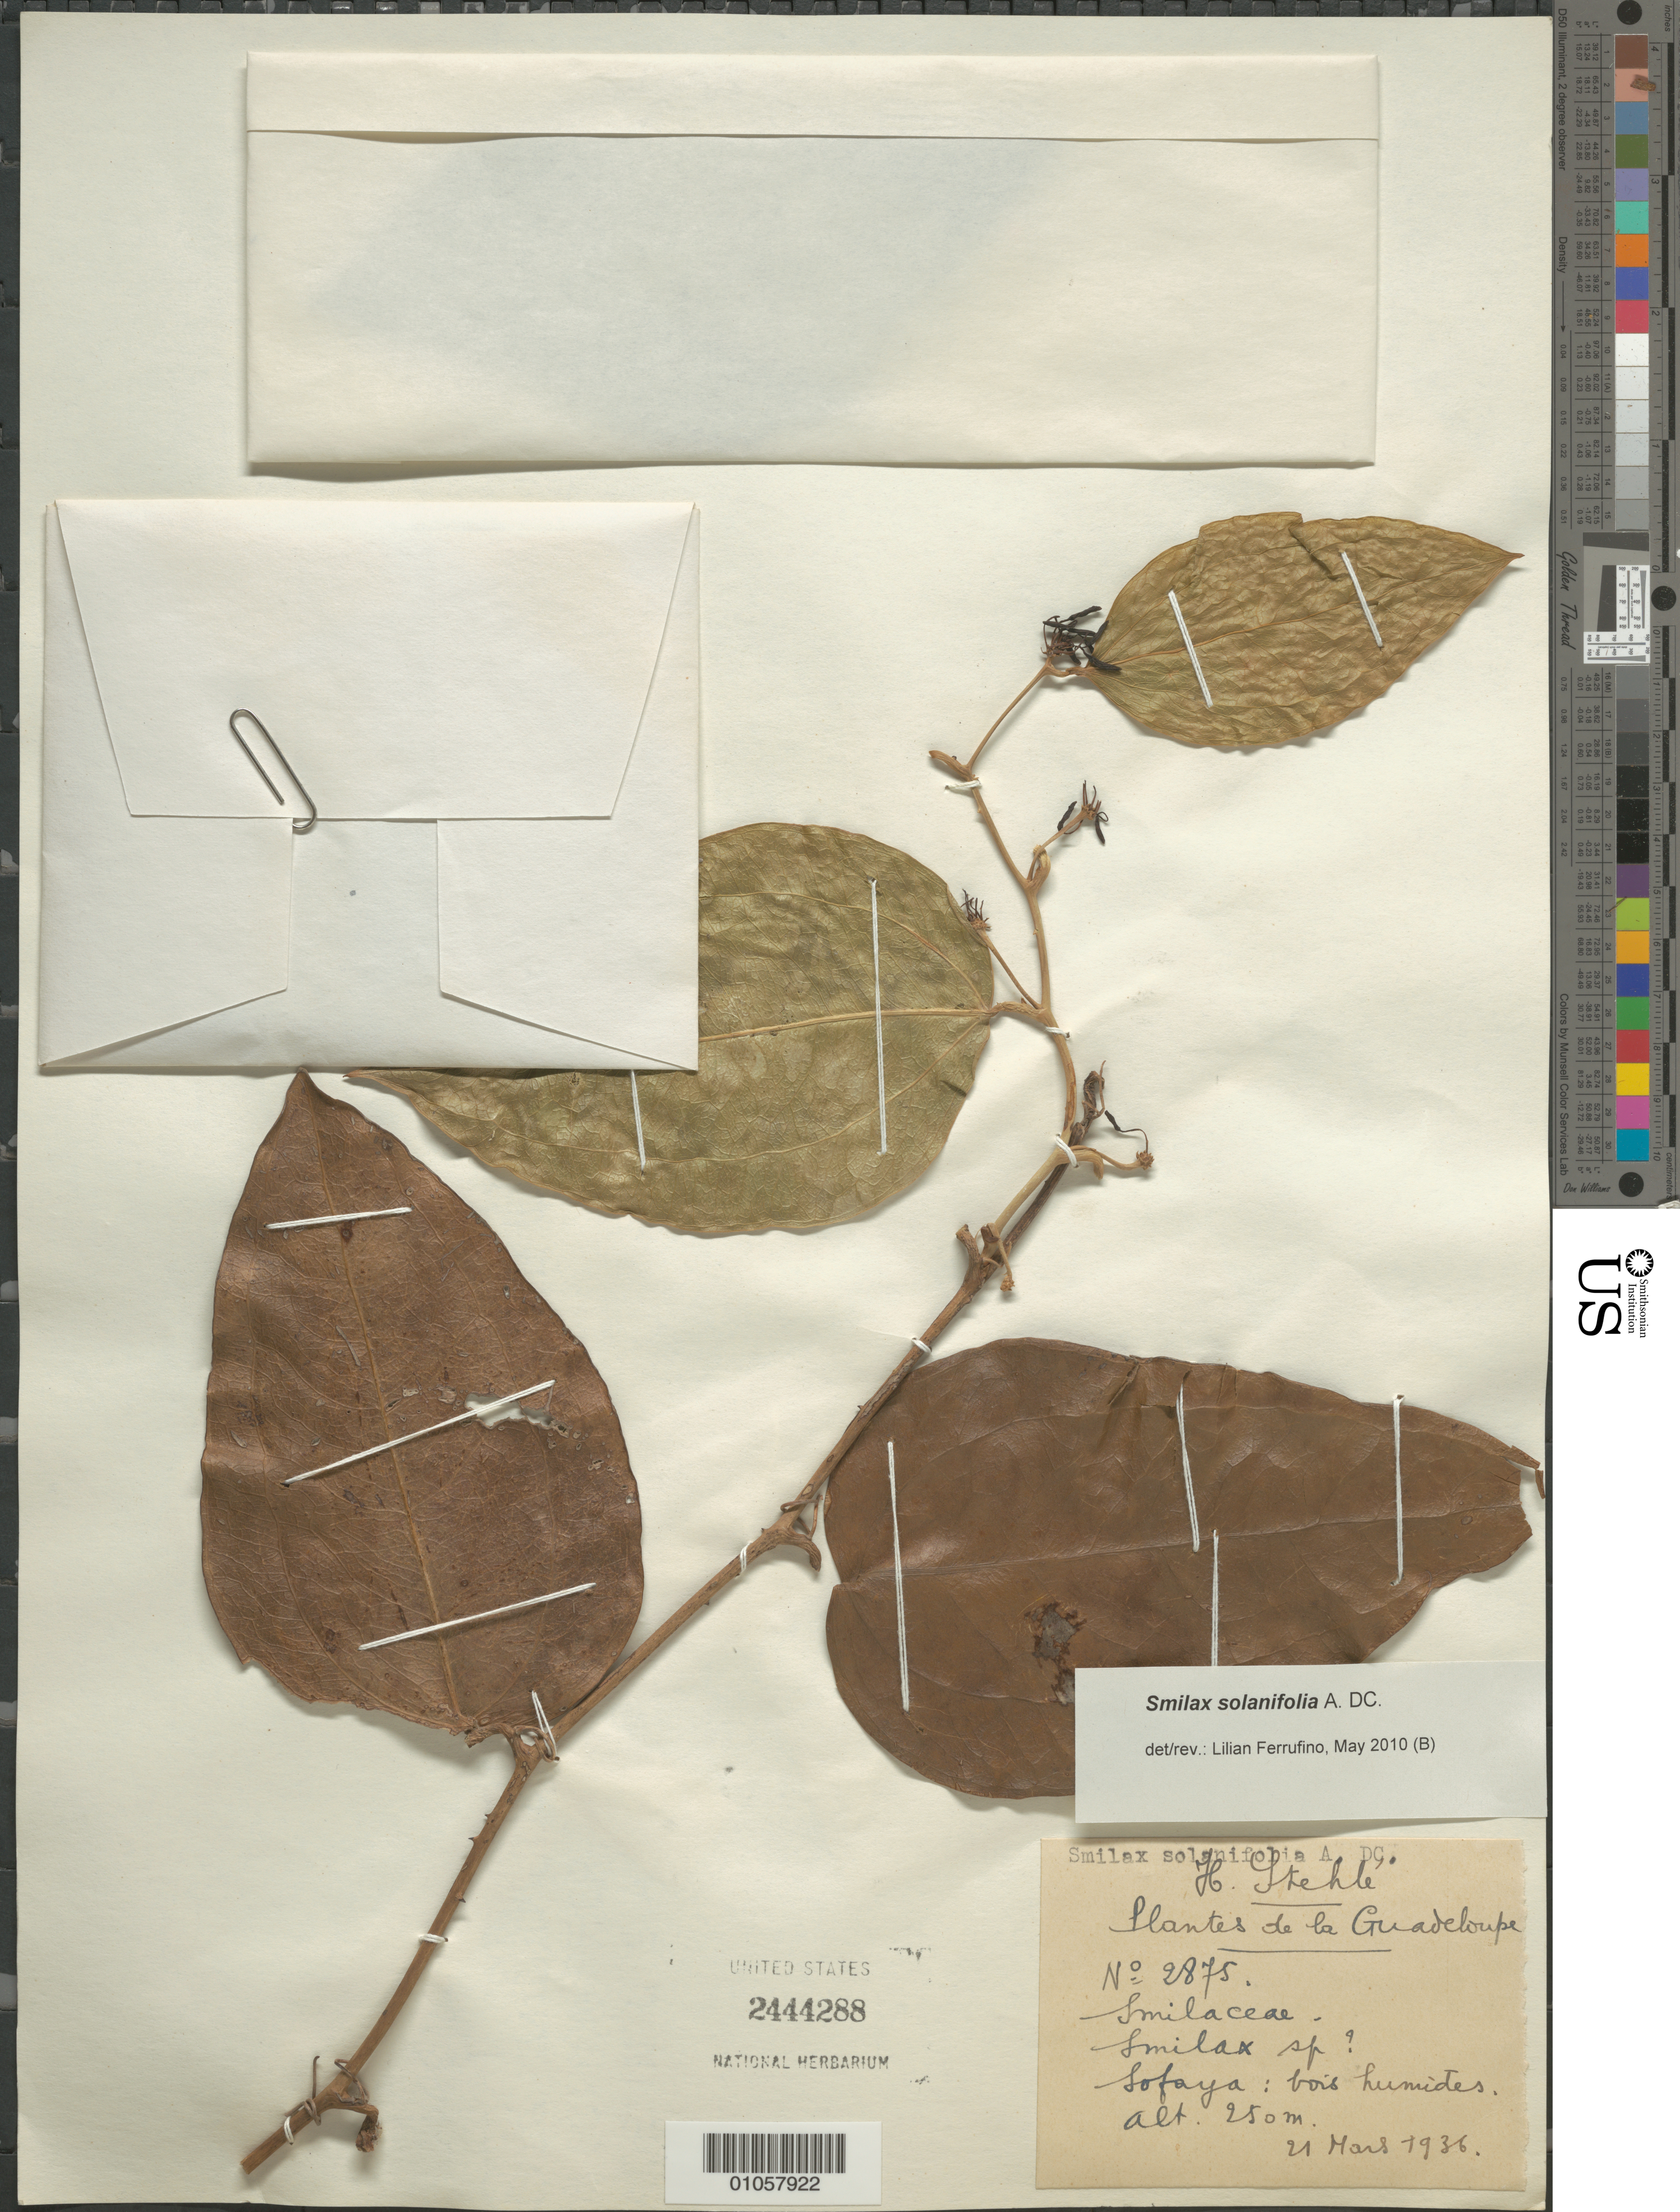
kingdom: Plantae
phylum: Tracheophyta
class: Liliopsida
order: Liliales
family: Smilacaceae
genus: Smilax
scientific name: Smilax guianensis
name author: Vitman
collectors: H. Stehlé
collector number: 2875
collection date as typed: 21 Mar 1936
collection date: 1936-03-21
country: Guadeloupe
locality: Sofaya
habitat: Bois humides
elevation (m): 250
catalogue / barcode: US 2444288